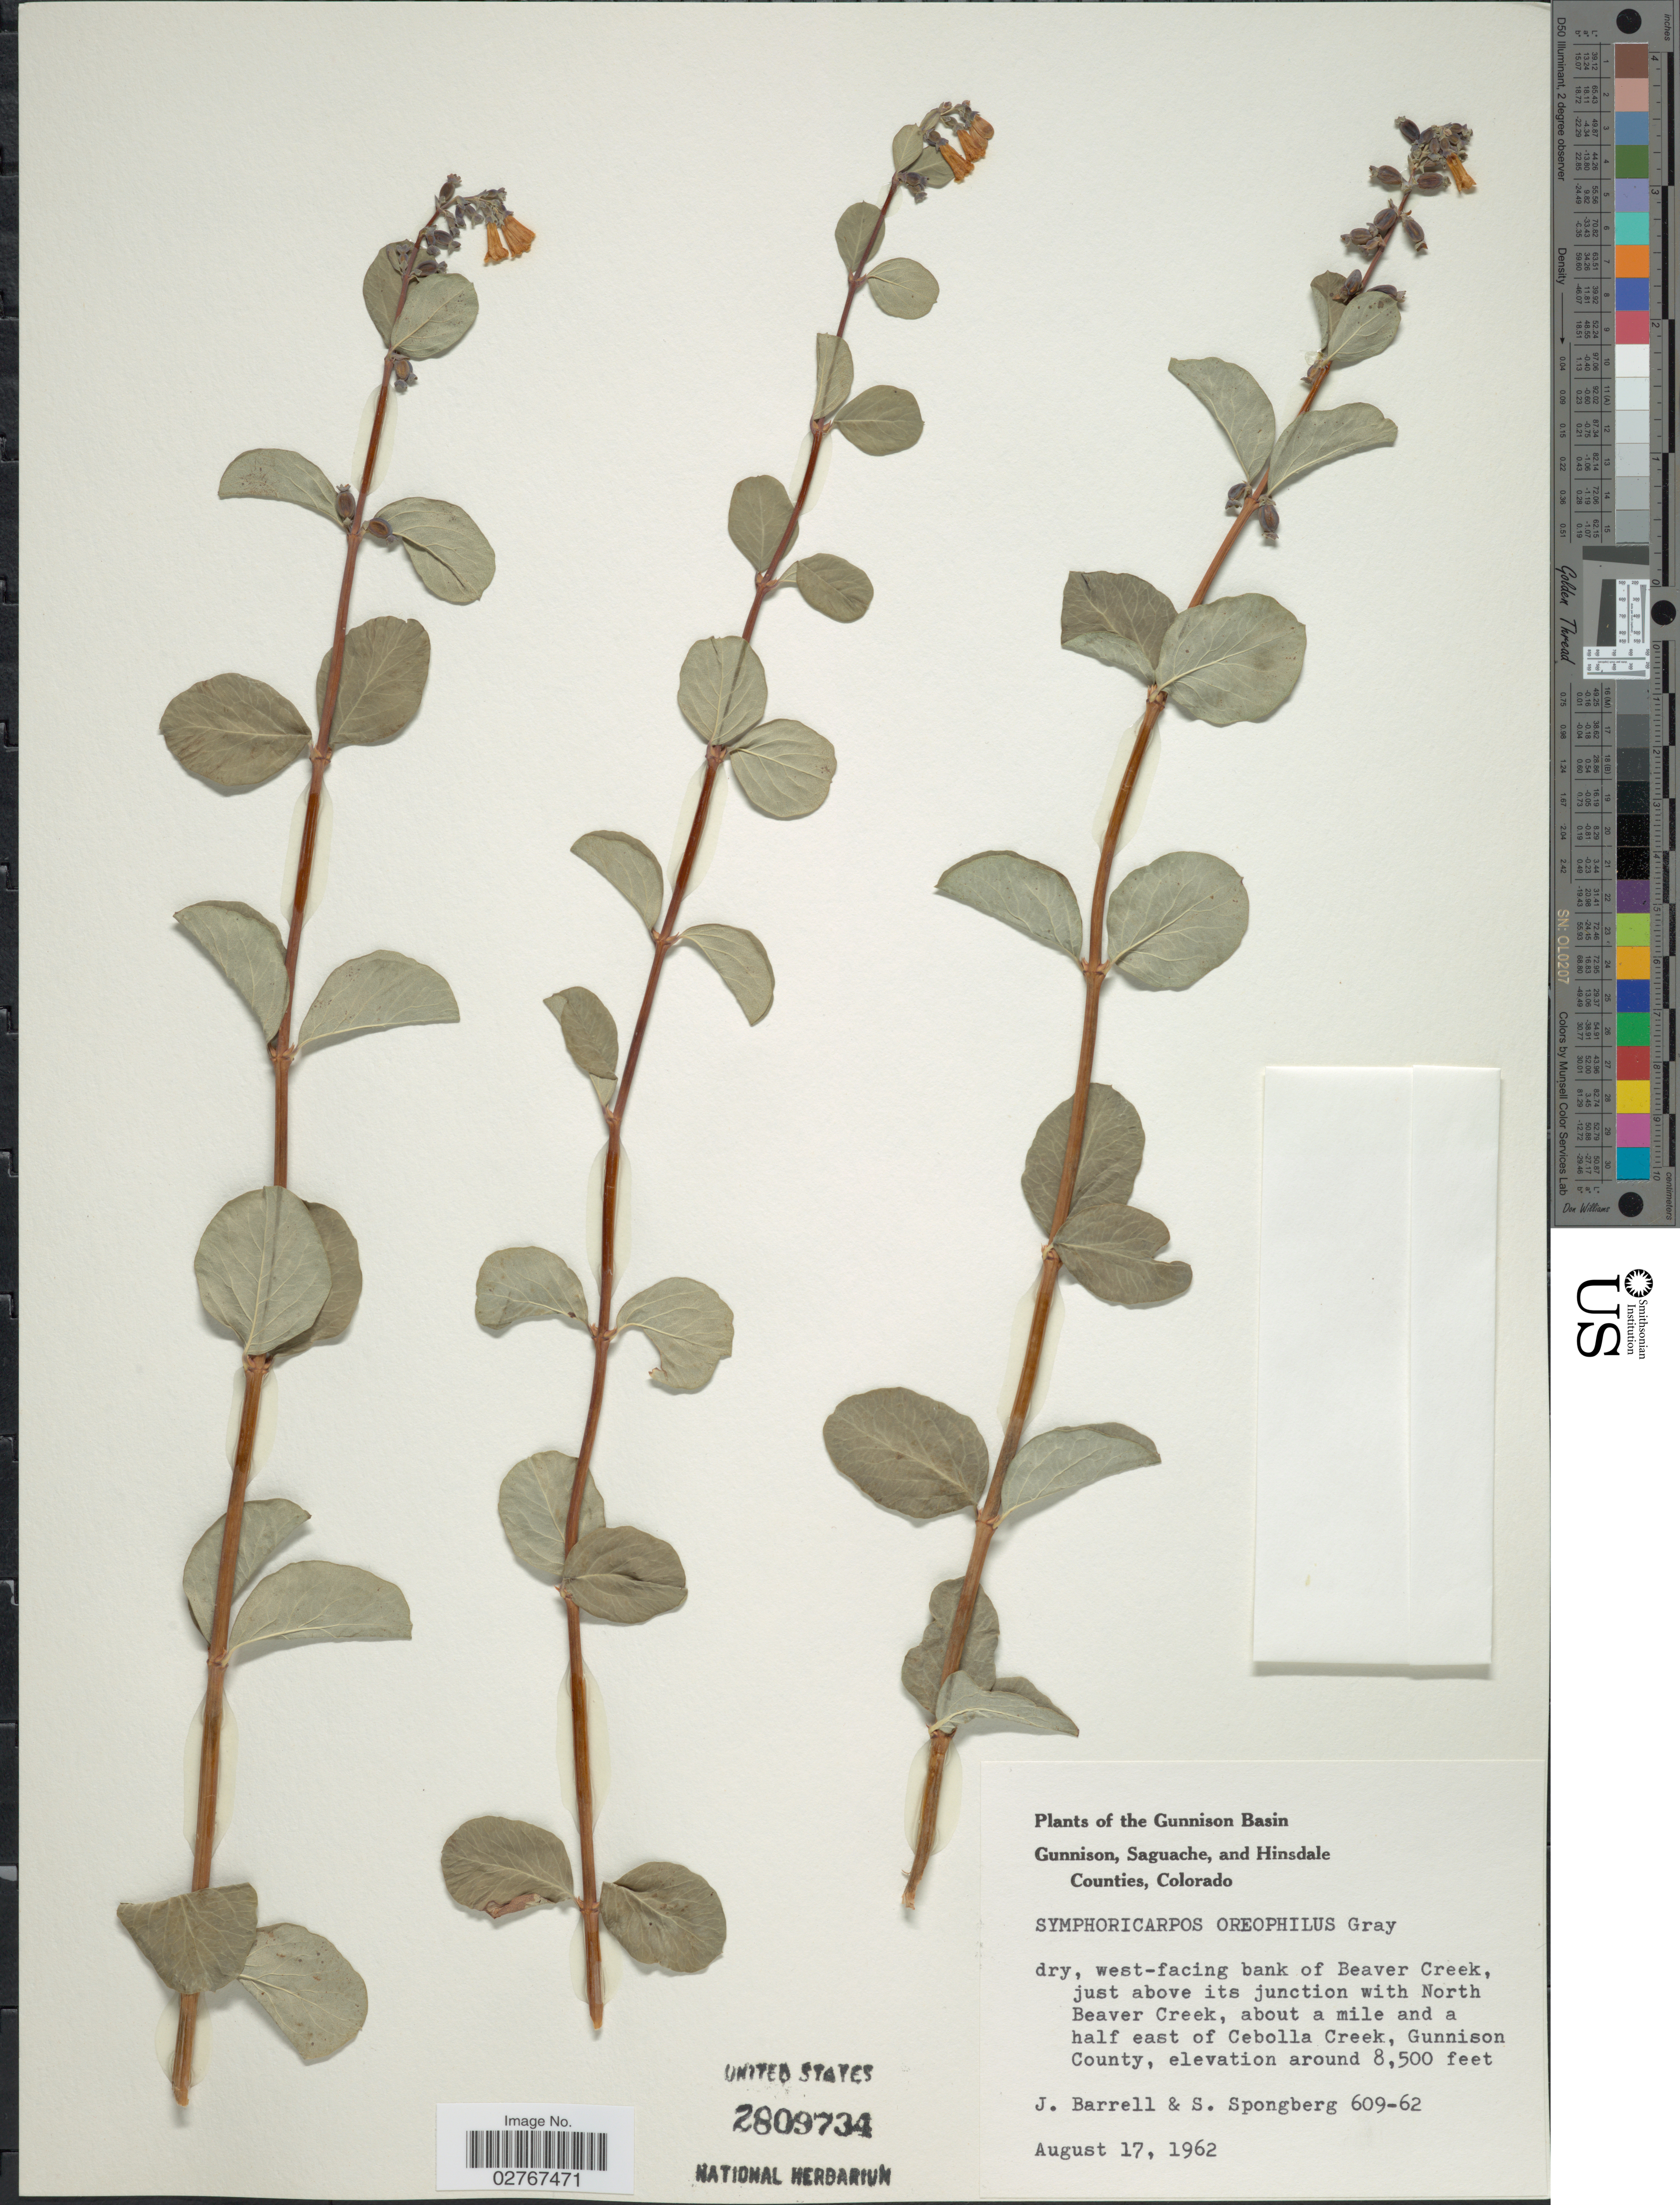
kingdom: Plantae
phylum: Tracheophyta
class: Magnoliopsida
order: Dipsacales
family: Caprifoliaceae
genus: Symphoricarpos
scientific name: Symphoricarpos oreophilus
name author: A. Gray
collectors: J. Barrell & S. A.Spongberg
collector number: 609-62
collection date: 1962-08-17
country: United States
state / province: Colorado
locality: Gunnison Basin, west-facing bank of Beaver Creek, just above its junction with North Beaver Creek, about a mile and a half east of Cebolla Creek, Gunnison County.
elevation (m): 2591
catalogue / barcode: US 2809734